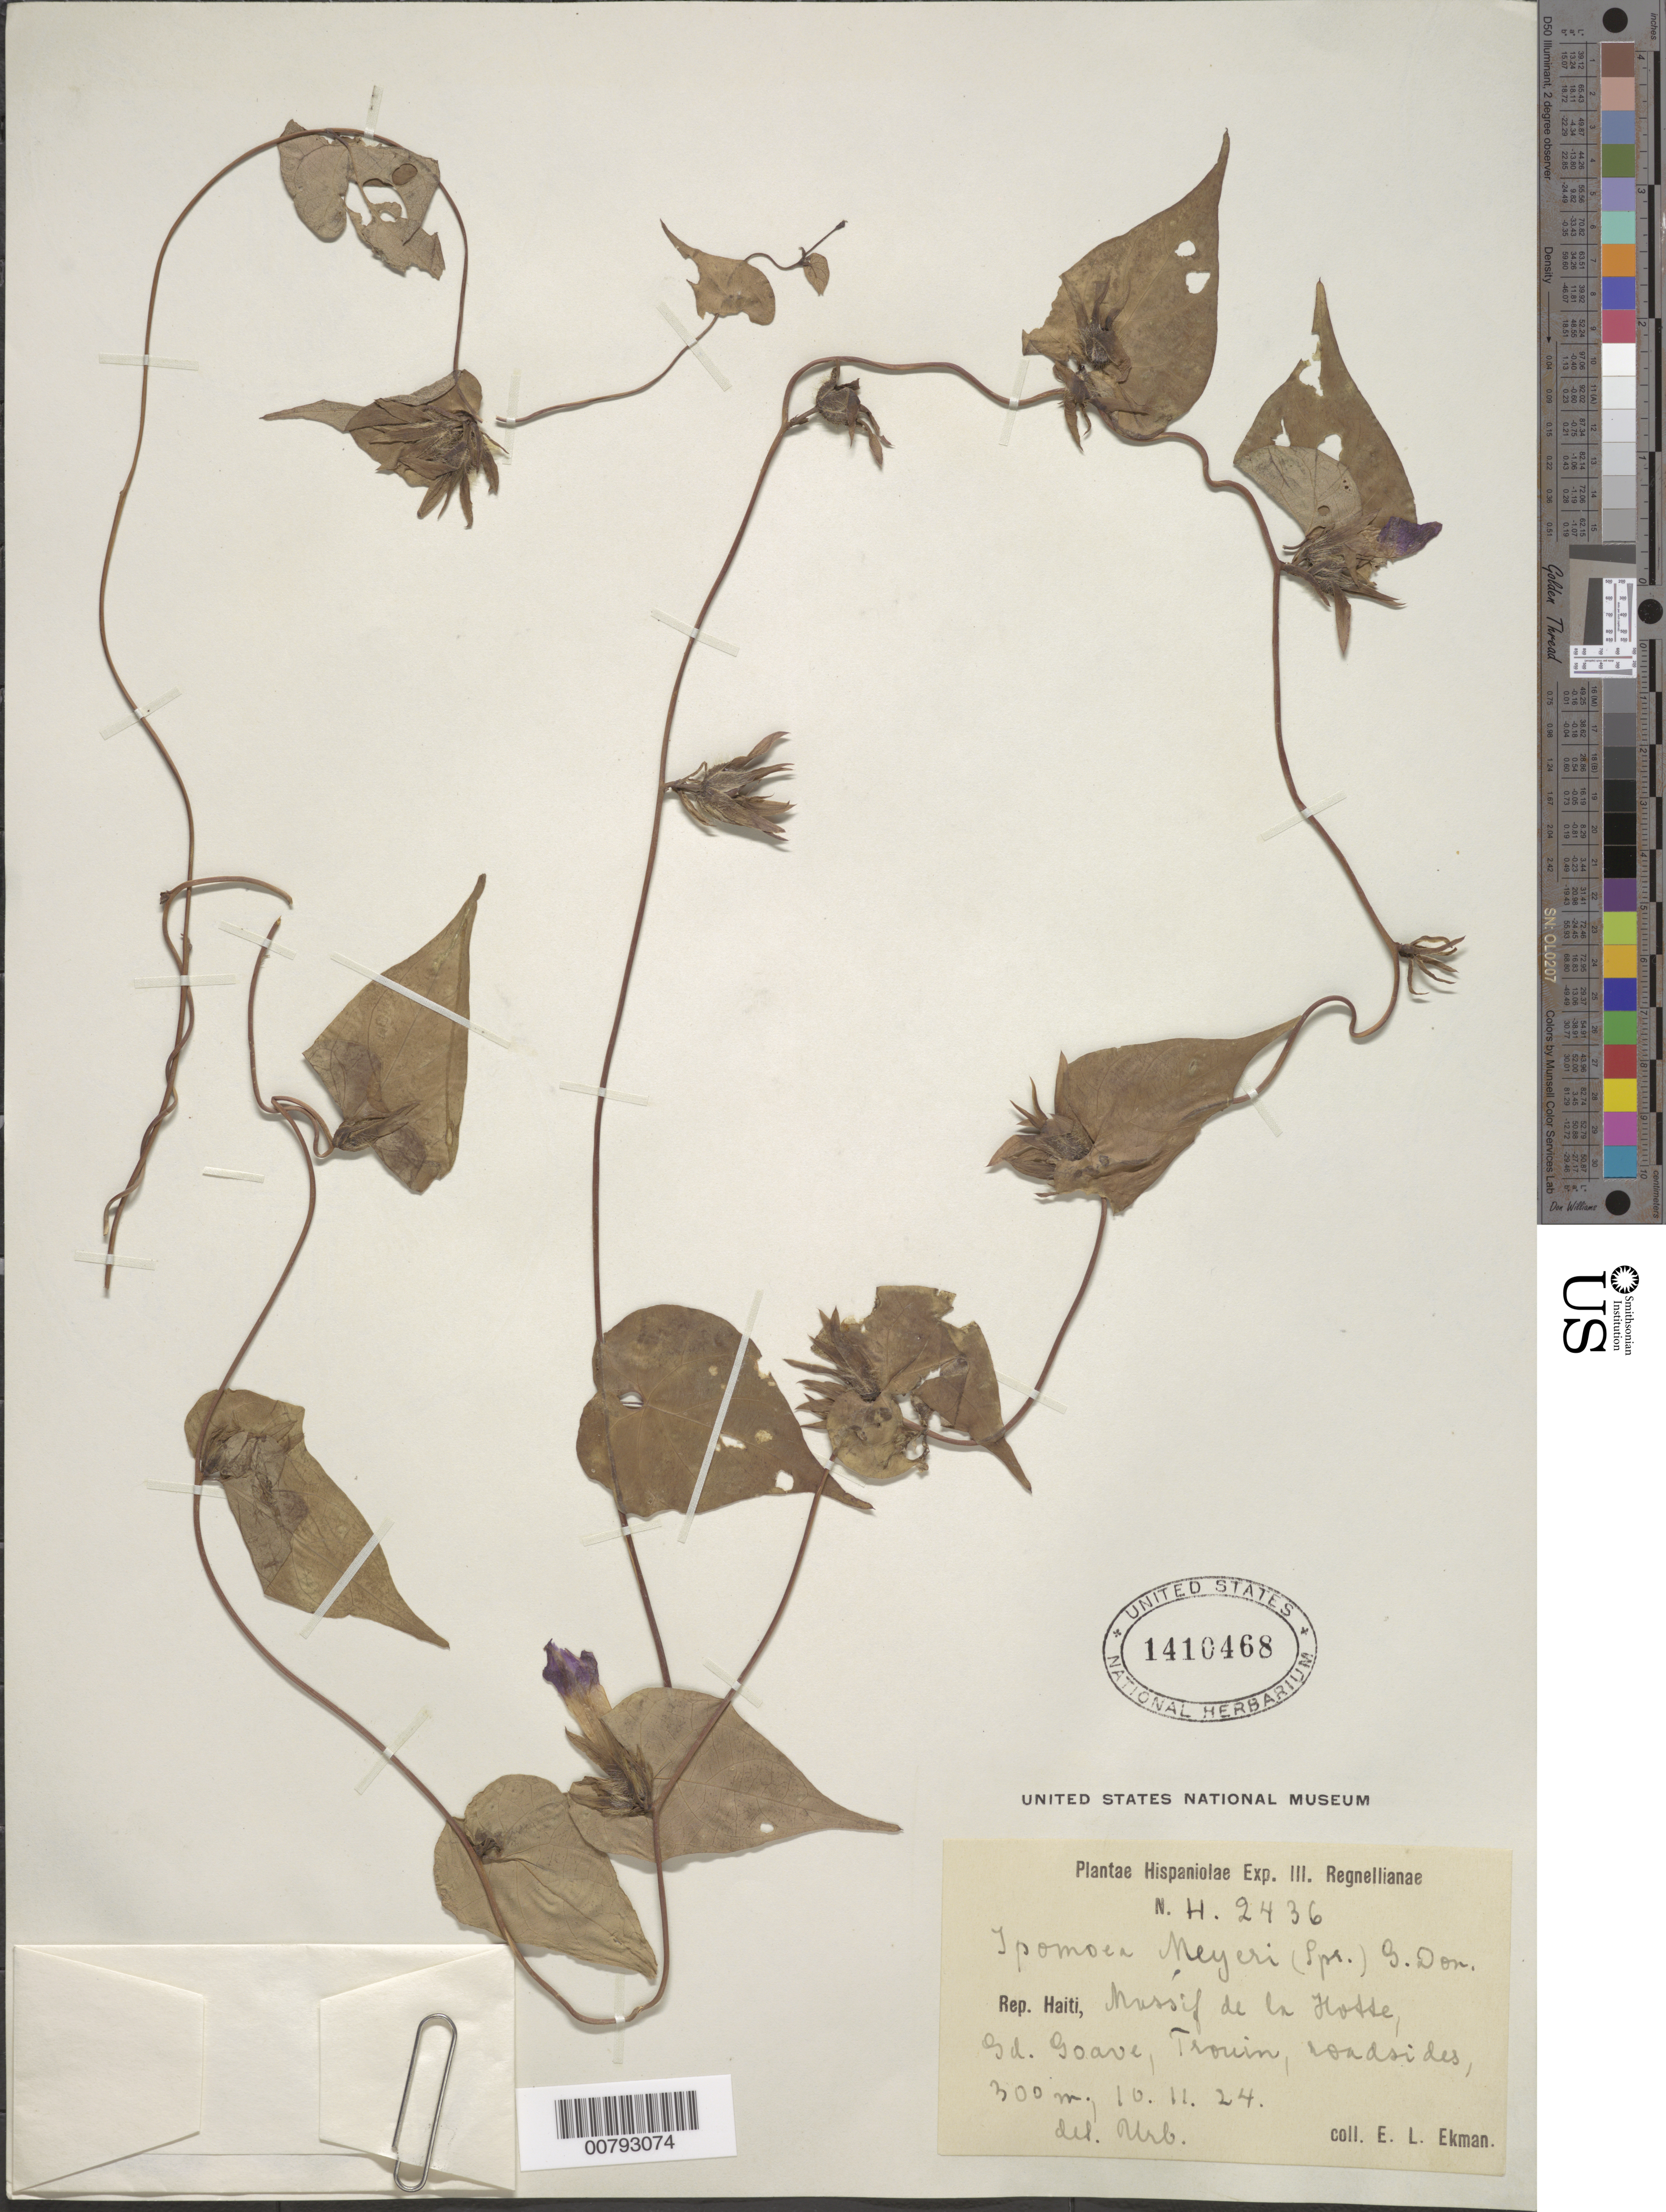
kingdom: Plantae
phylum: Tracheophyta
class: Magnoliopsida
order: Solanales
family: Convolvulaceae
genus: Ipomoea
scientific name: Ipomoea meyeri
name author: (Spreng.) G. Don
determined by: Urban, Ignatz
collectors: E. L. Ekman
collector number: H 2436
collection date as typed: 10 Nov 1924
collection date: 1924-11-10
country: Haiti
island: Hispaniola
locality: Massif de la Hotte, Id. Goave, Trouin.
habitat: Roadsides.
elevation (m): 300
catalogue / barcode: US 1410468